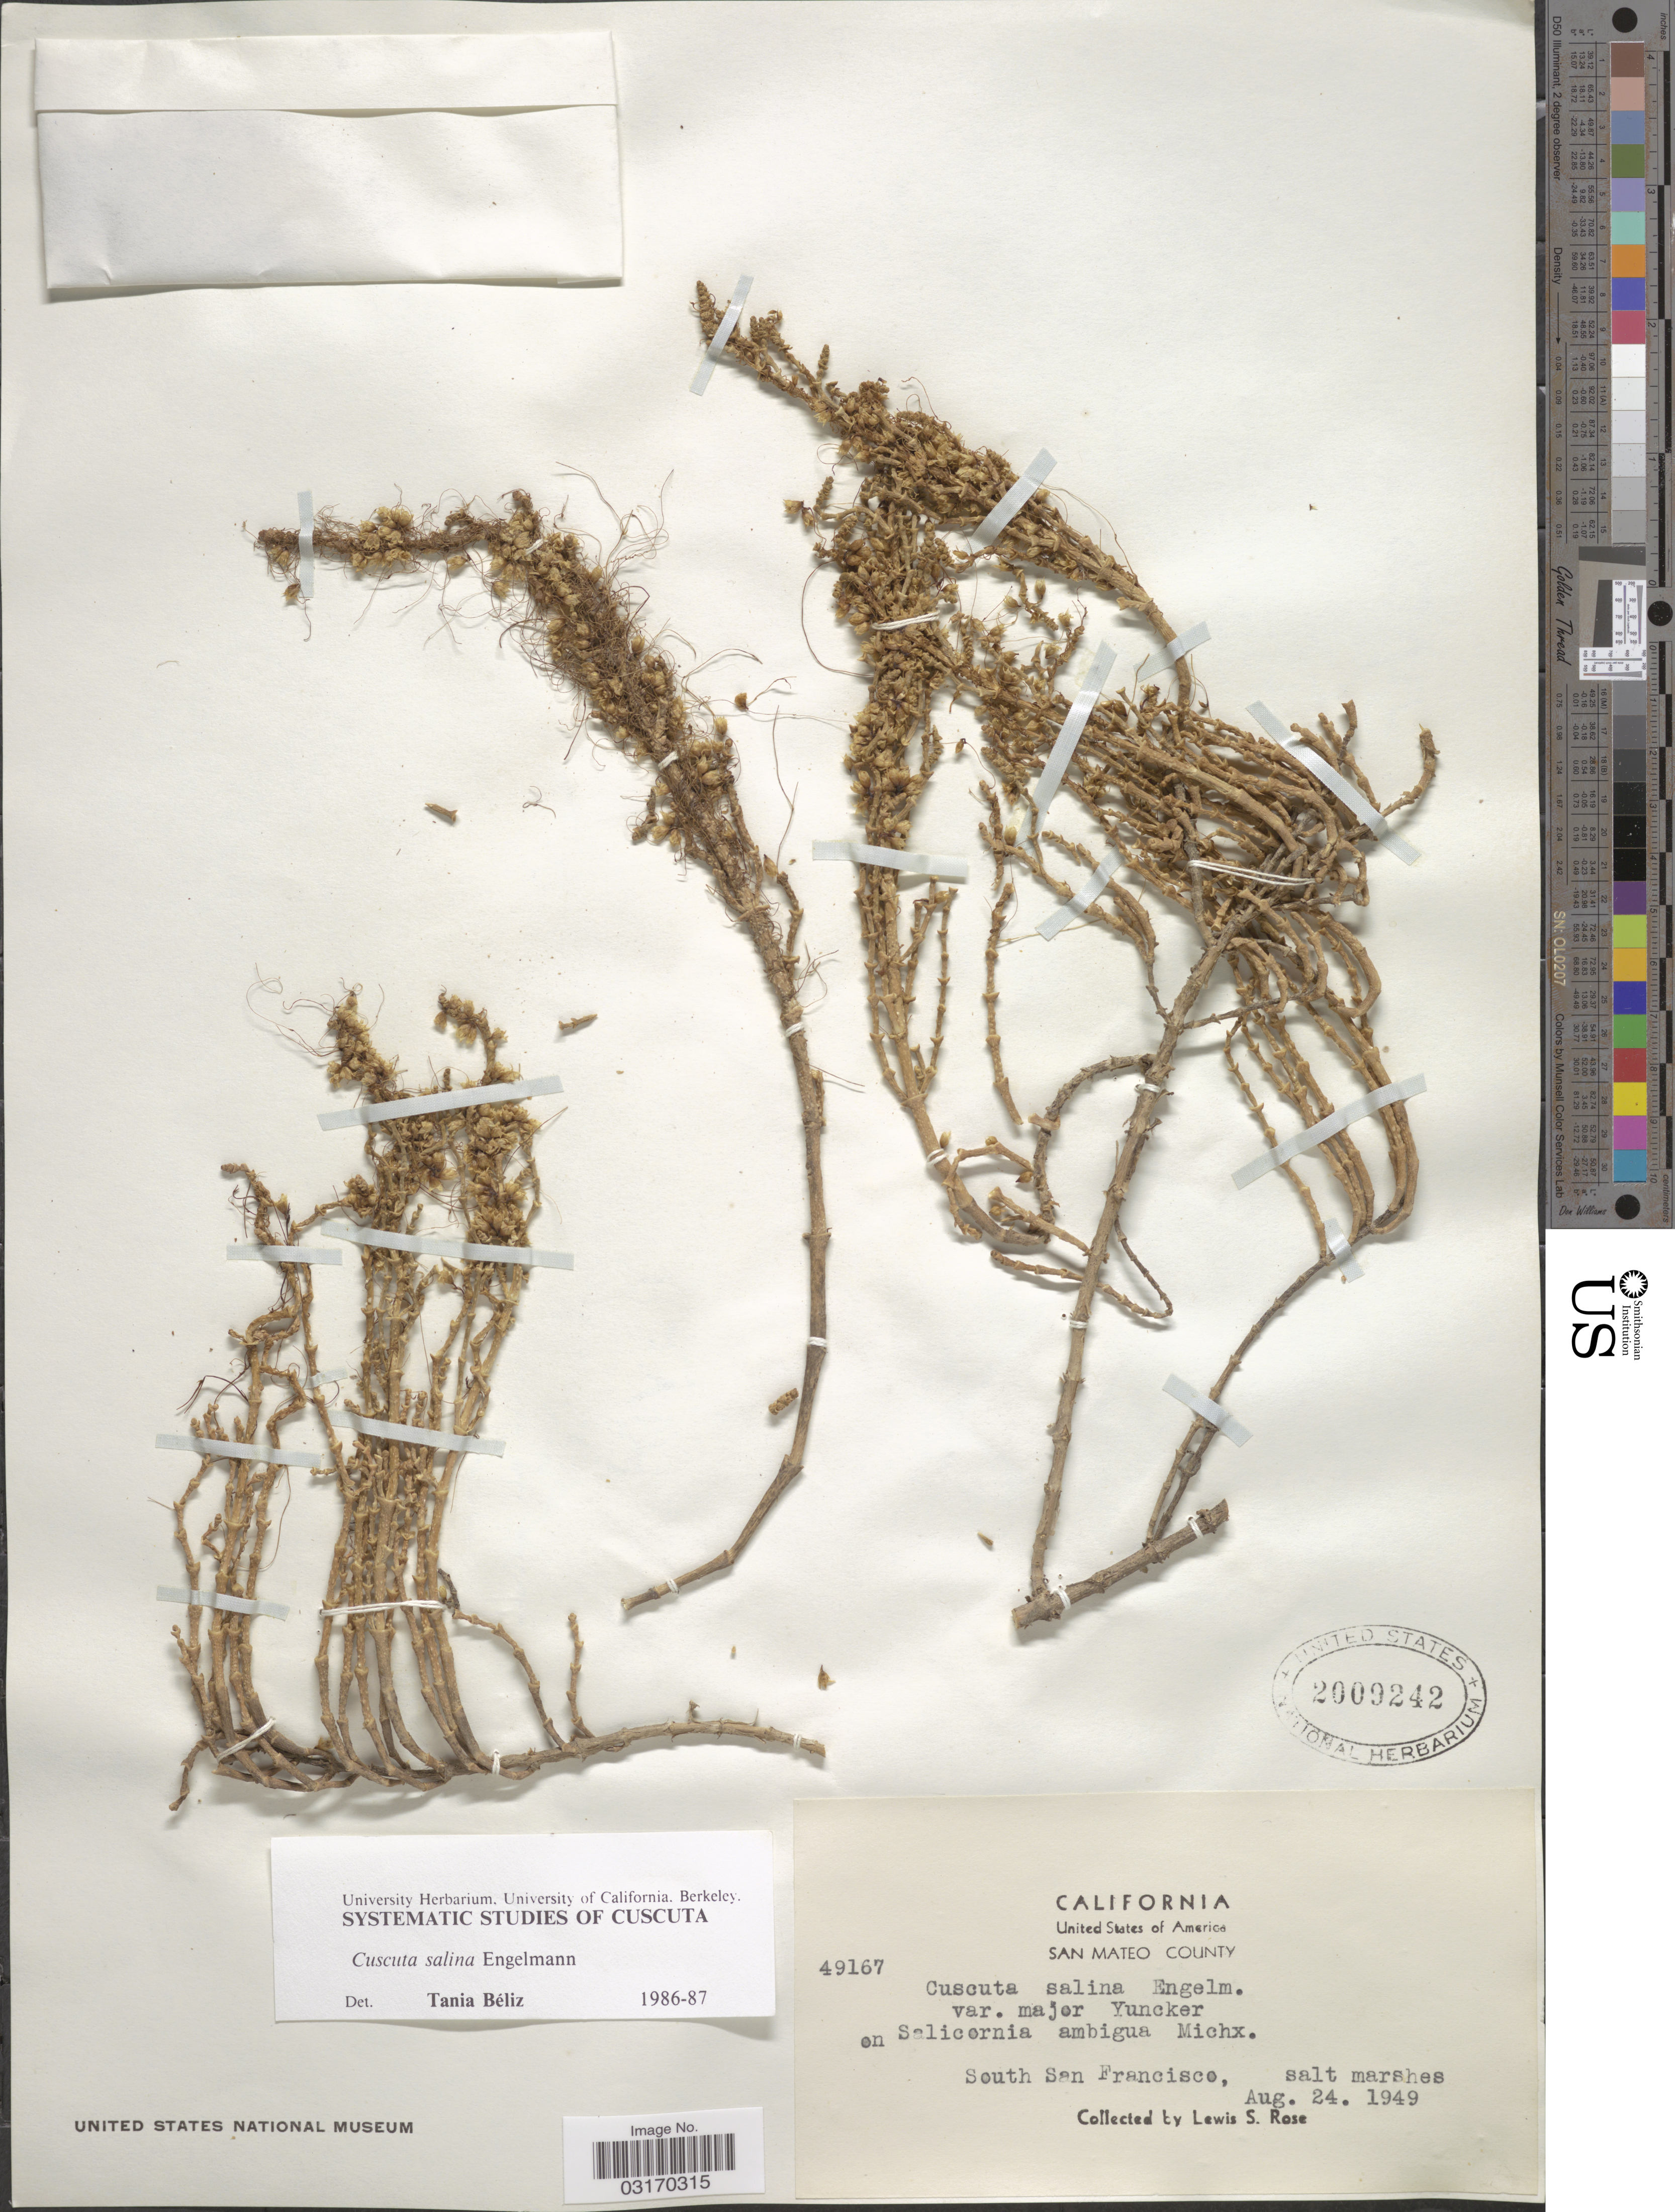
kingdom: Plantae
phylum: Tracheophyta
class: Magnoliopsida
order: Solanales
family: Convolvulaceae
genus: Cuscuta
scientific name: Cuscuta salina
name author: Engelm.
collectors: L. S. Rose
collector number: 49167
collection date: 1949-08-24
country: United States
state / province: California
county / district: San Mateo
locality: San Mateo County. South San Francisco.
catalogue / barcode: US 2009242